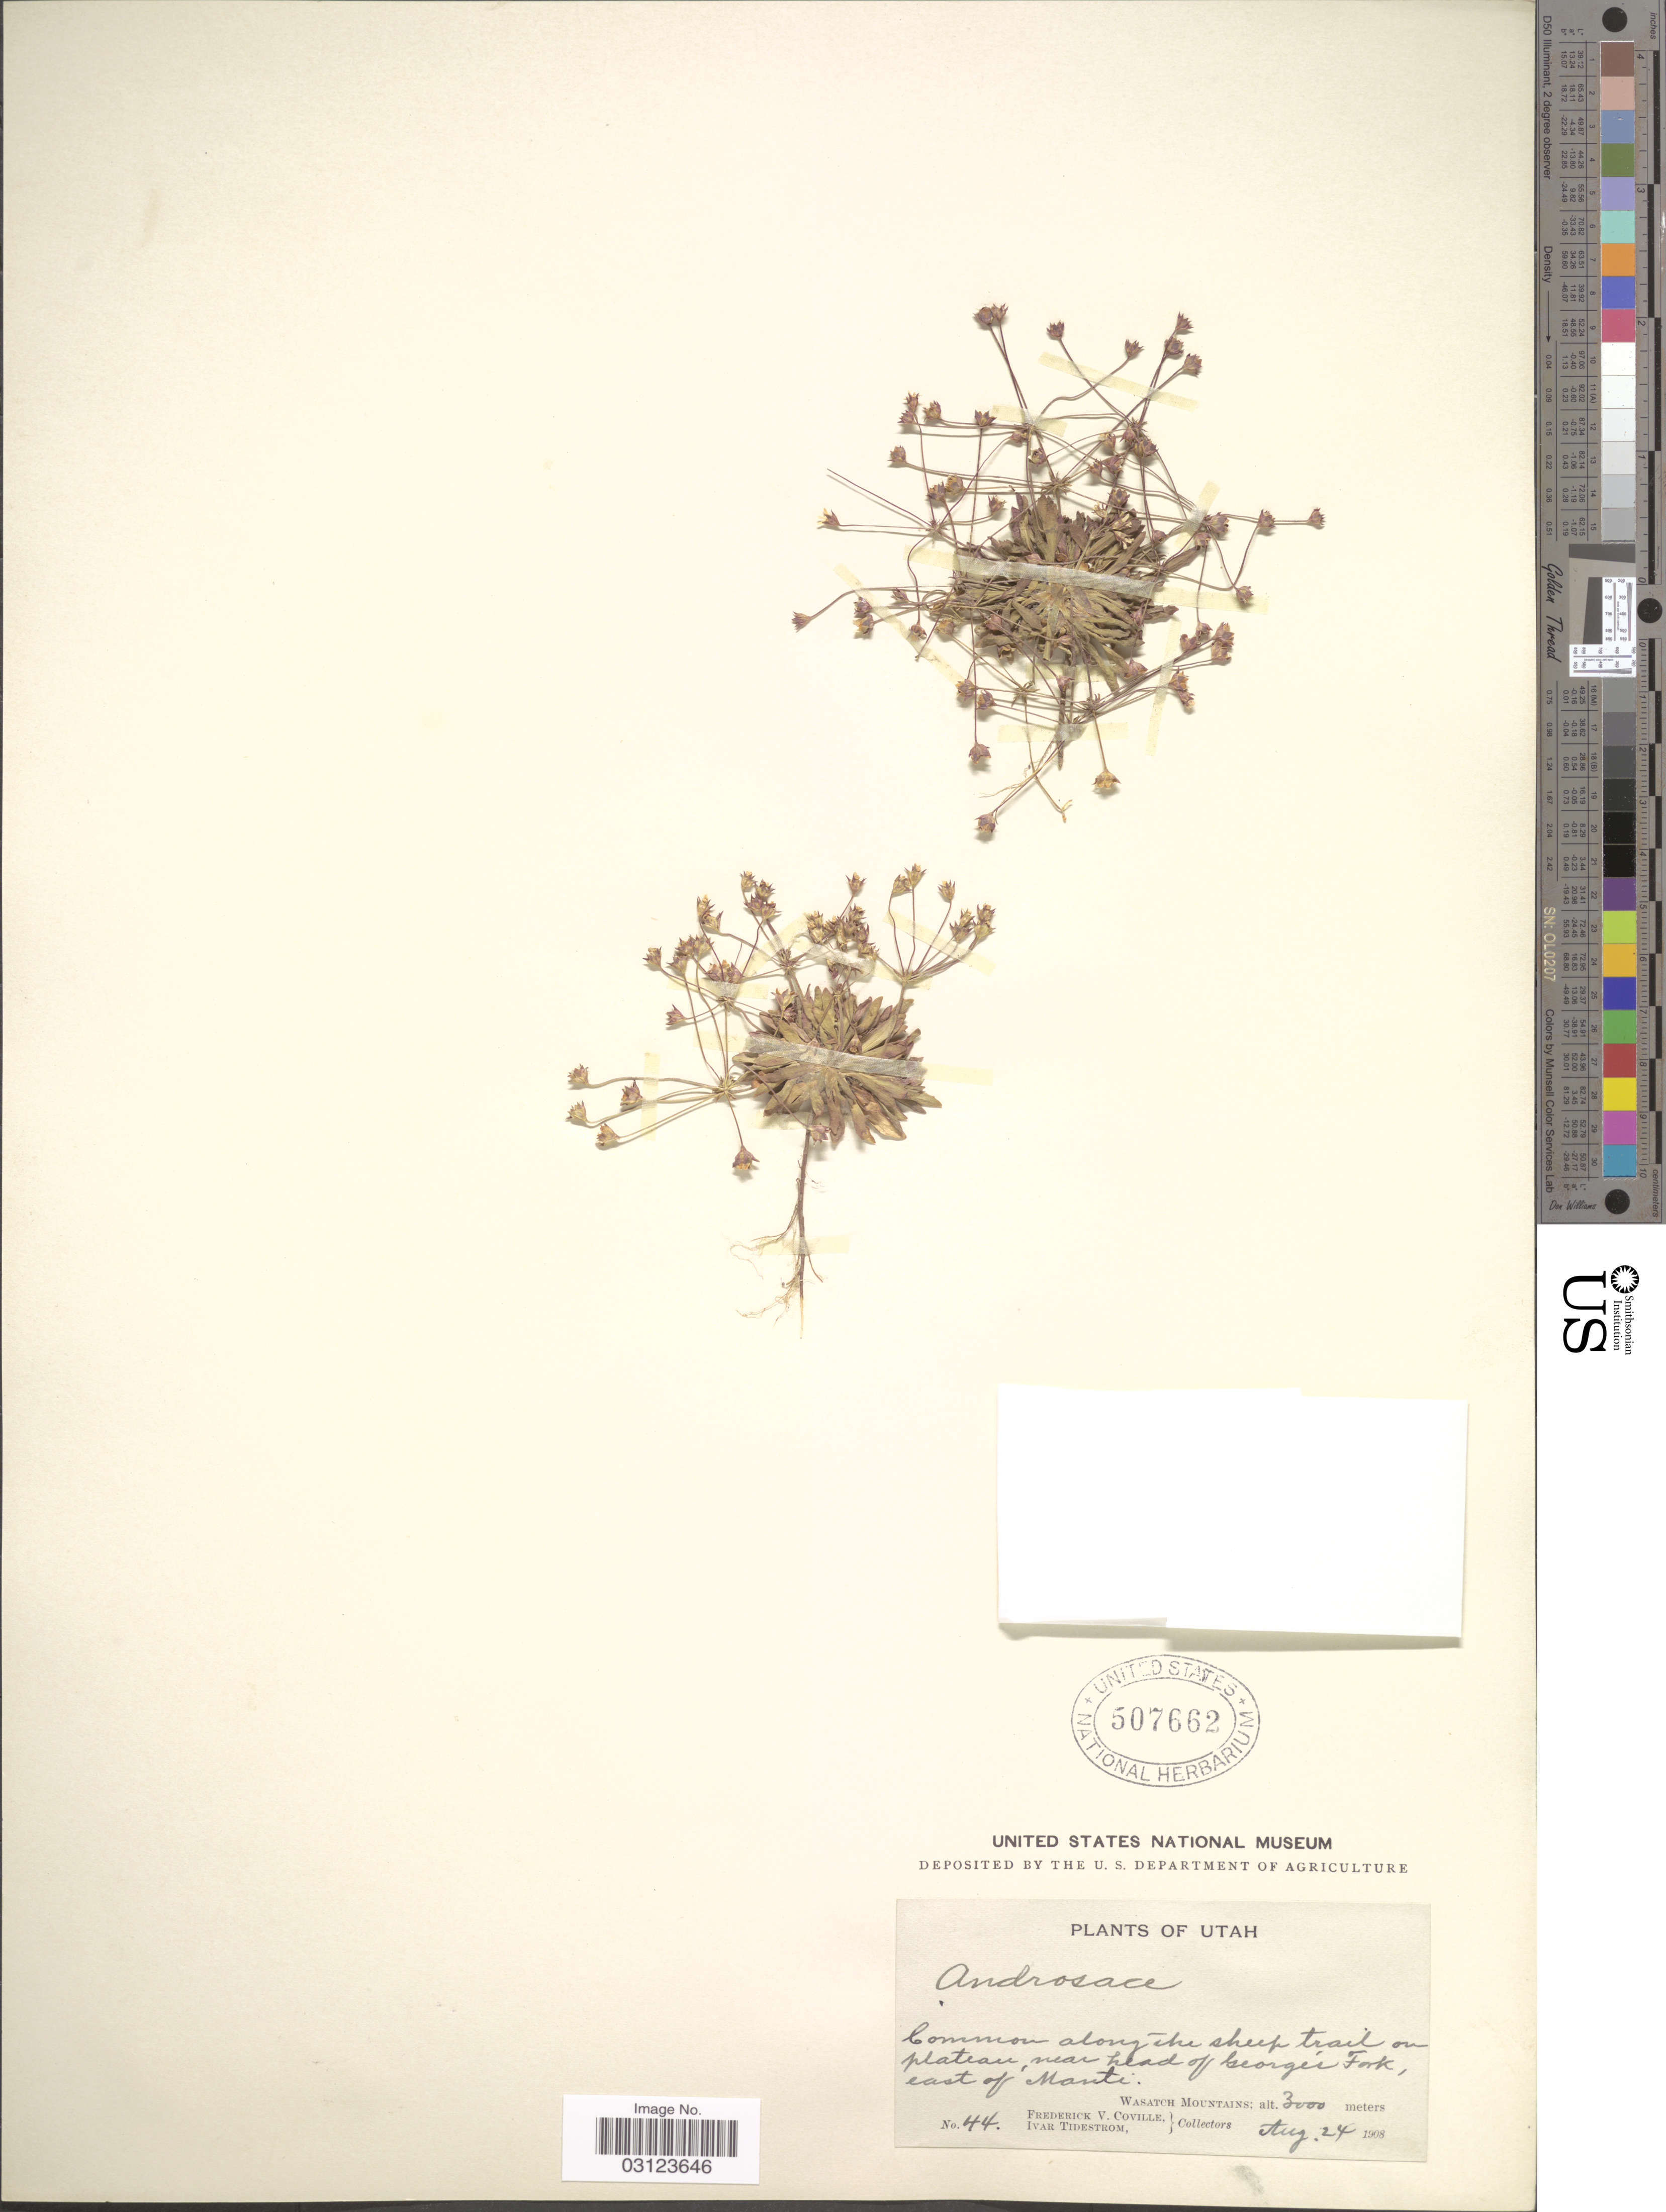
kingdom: Plantae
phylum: Tracheophyta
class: Magnoliopsida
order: Ericales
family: Primulaceae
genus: Androsace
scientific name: Androsace septentrionalis subsp. subumbellata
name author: (A. Nelson) G.T. Robbins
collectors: F. V. Coville & I. F. Tidestrom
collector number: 44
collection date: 1908-08-24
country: United States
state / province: Utah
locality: Common along the sheep trail on plateau, near head of George's Fork, east of Manti. Wasatch Mountains.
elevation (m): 3000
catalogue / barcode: US 507662